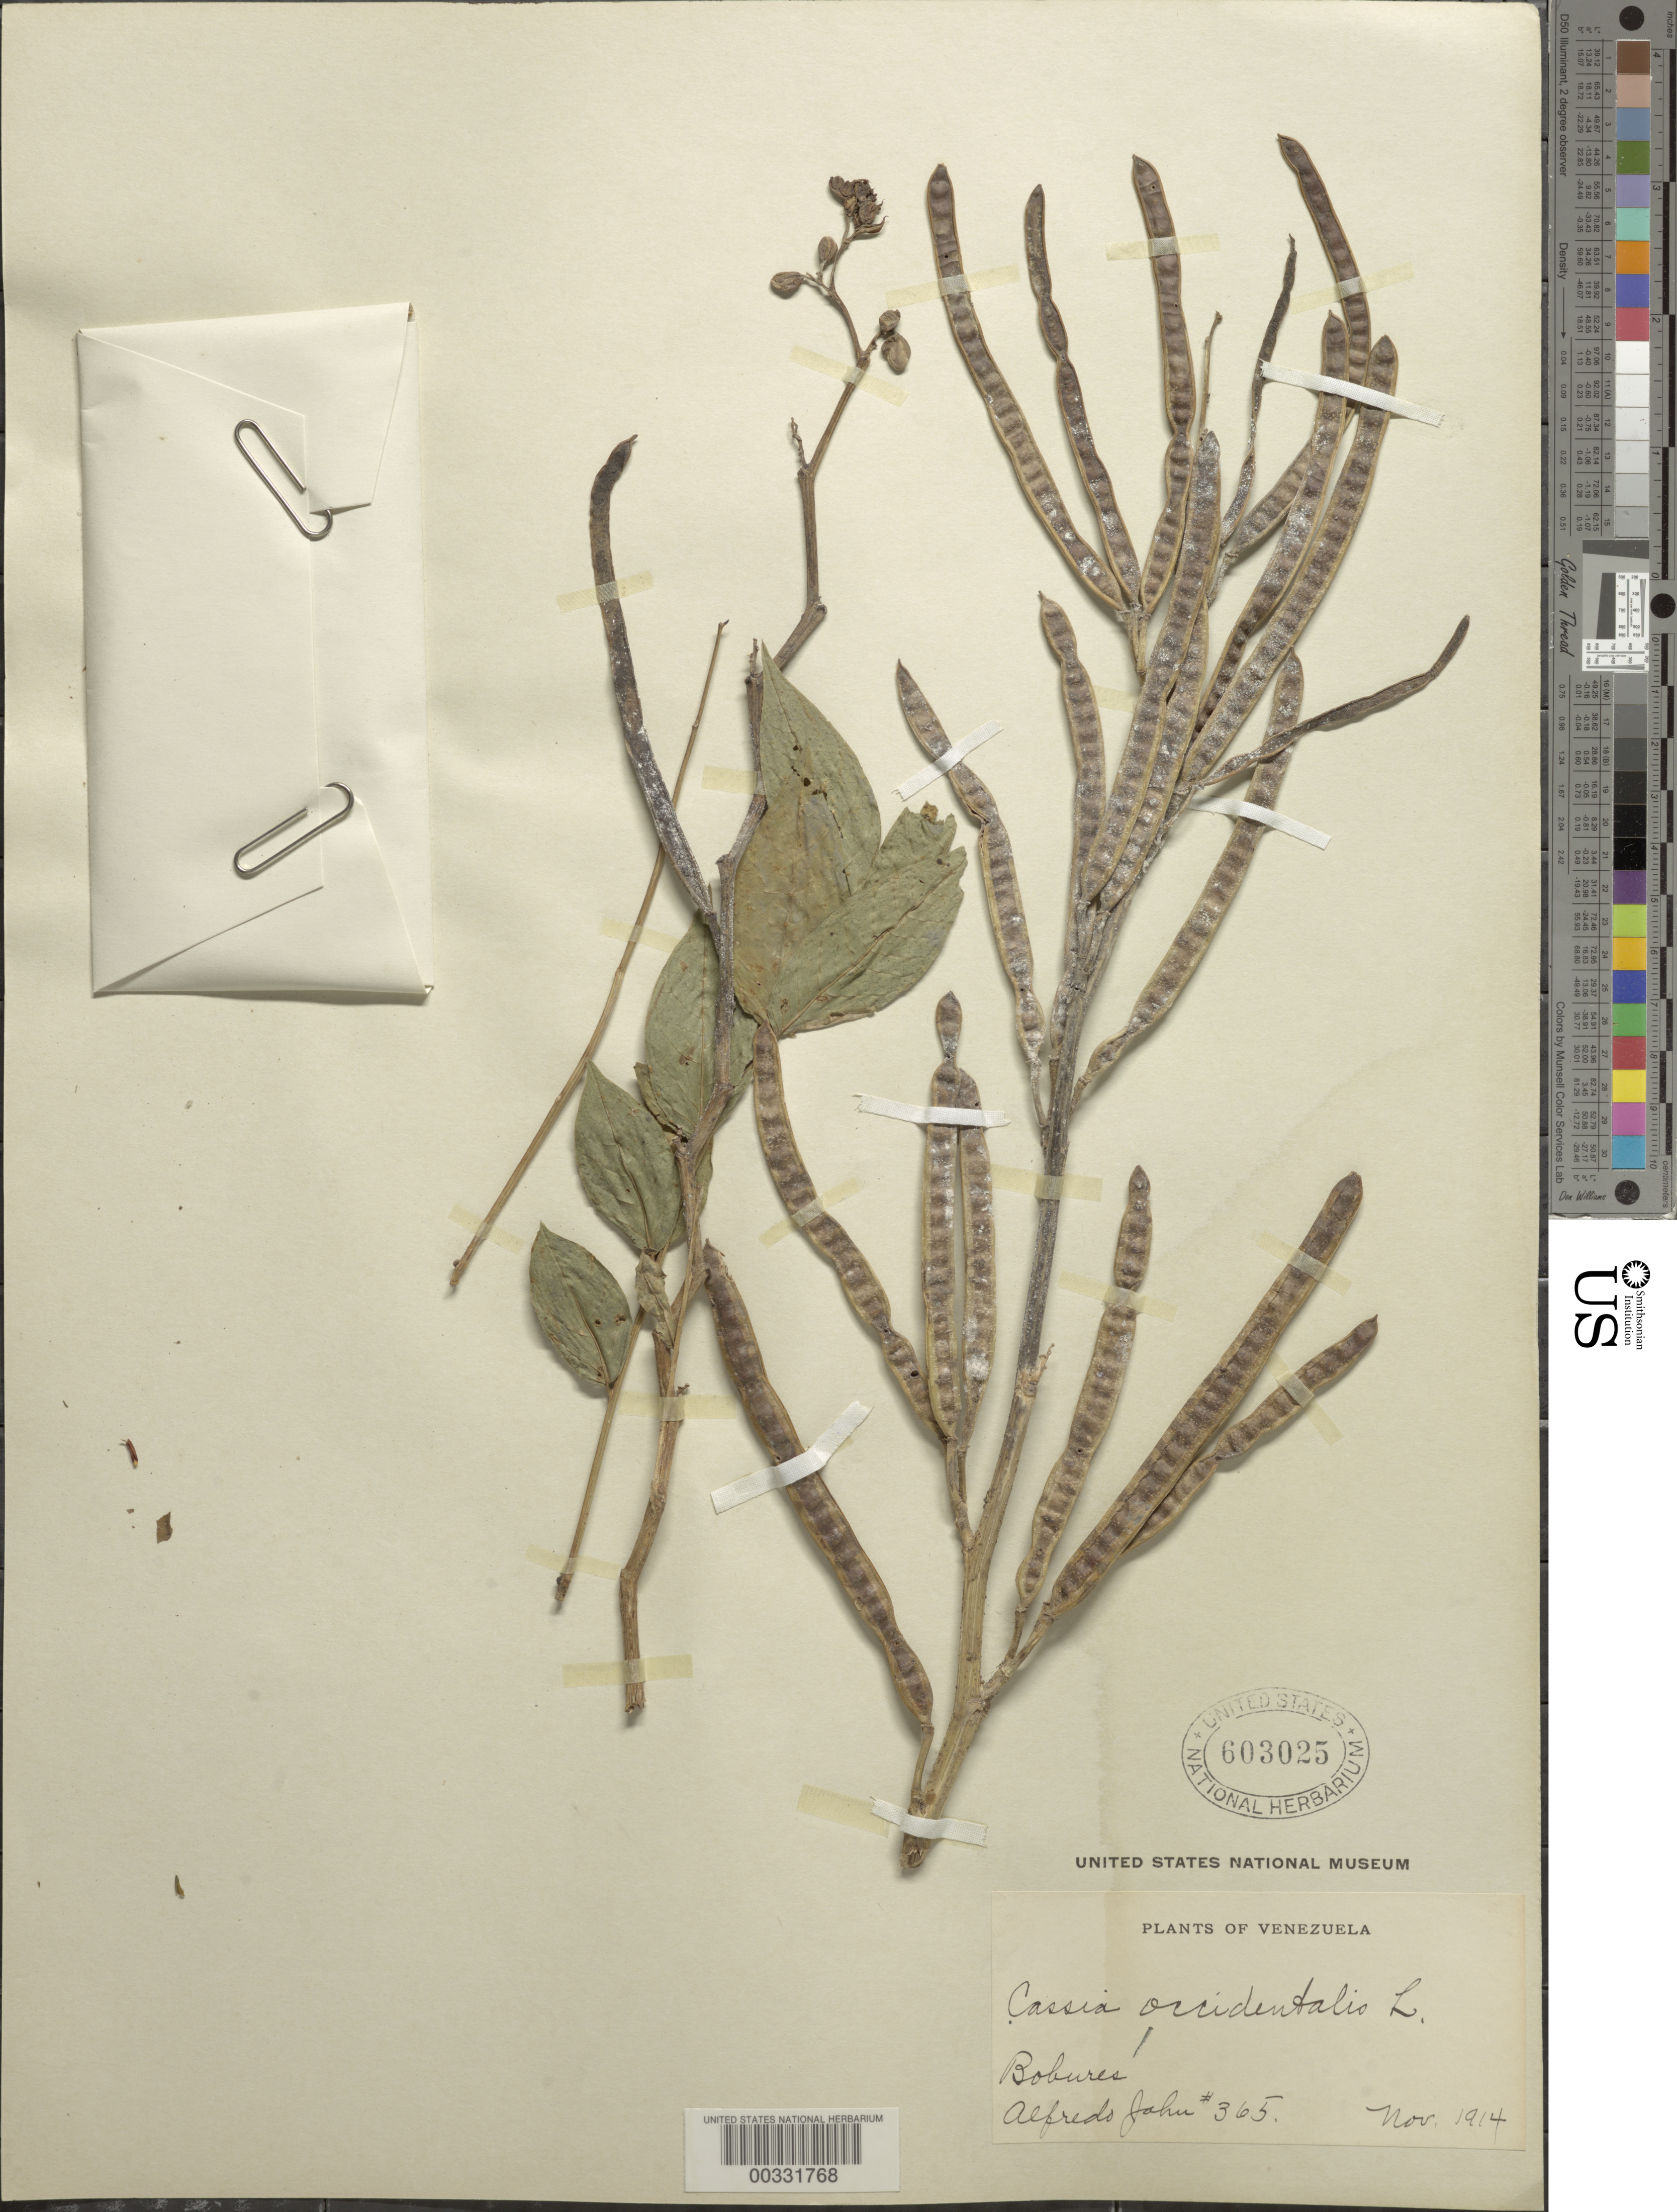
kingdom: Plantae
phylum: Tracheophyta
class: Magnoliopsida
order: Fabales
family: Fabaceae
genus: Senna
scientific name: Senna occidentalis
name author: (L.) Link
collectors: A. Jahn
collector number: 365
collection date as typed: Nov 1914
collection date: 1914-11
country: Venezuela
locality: Bobures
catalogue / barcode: US 603025